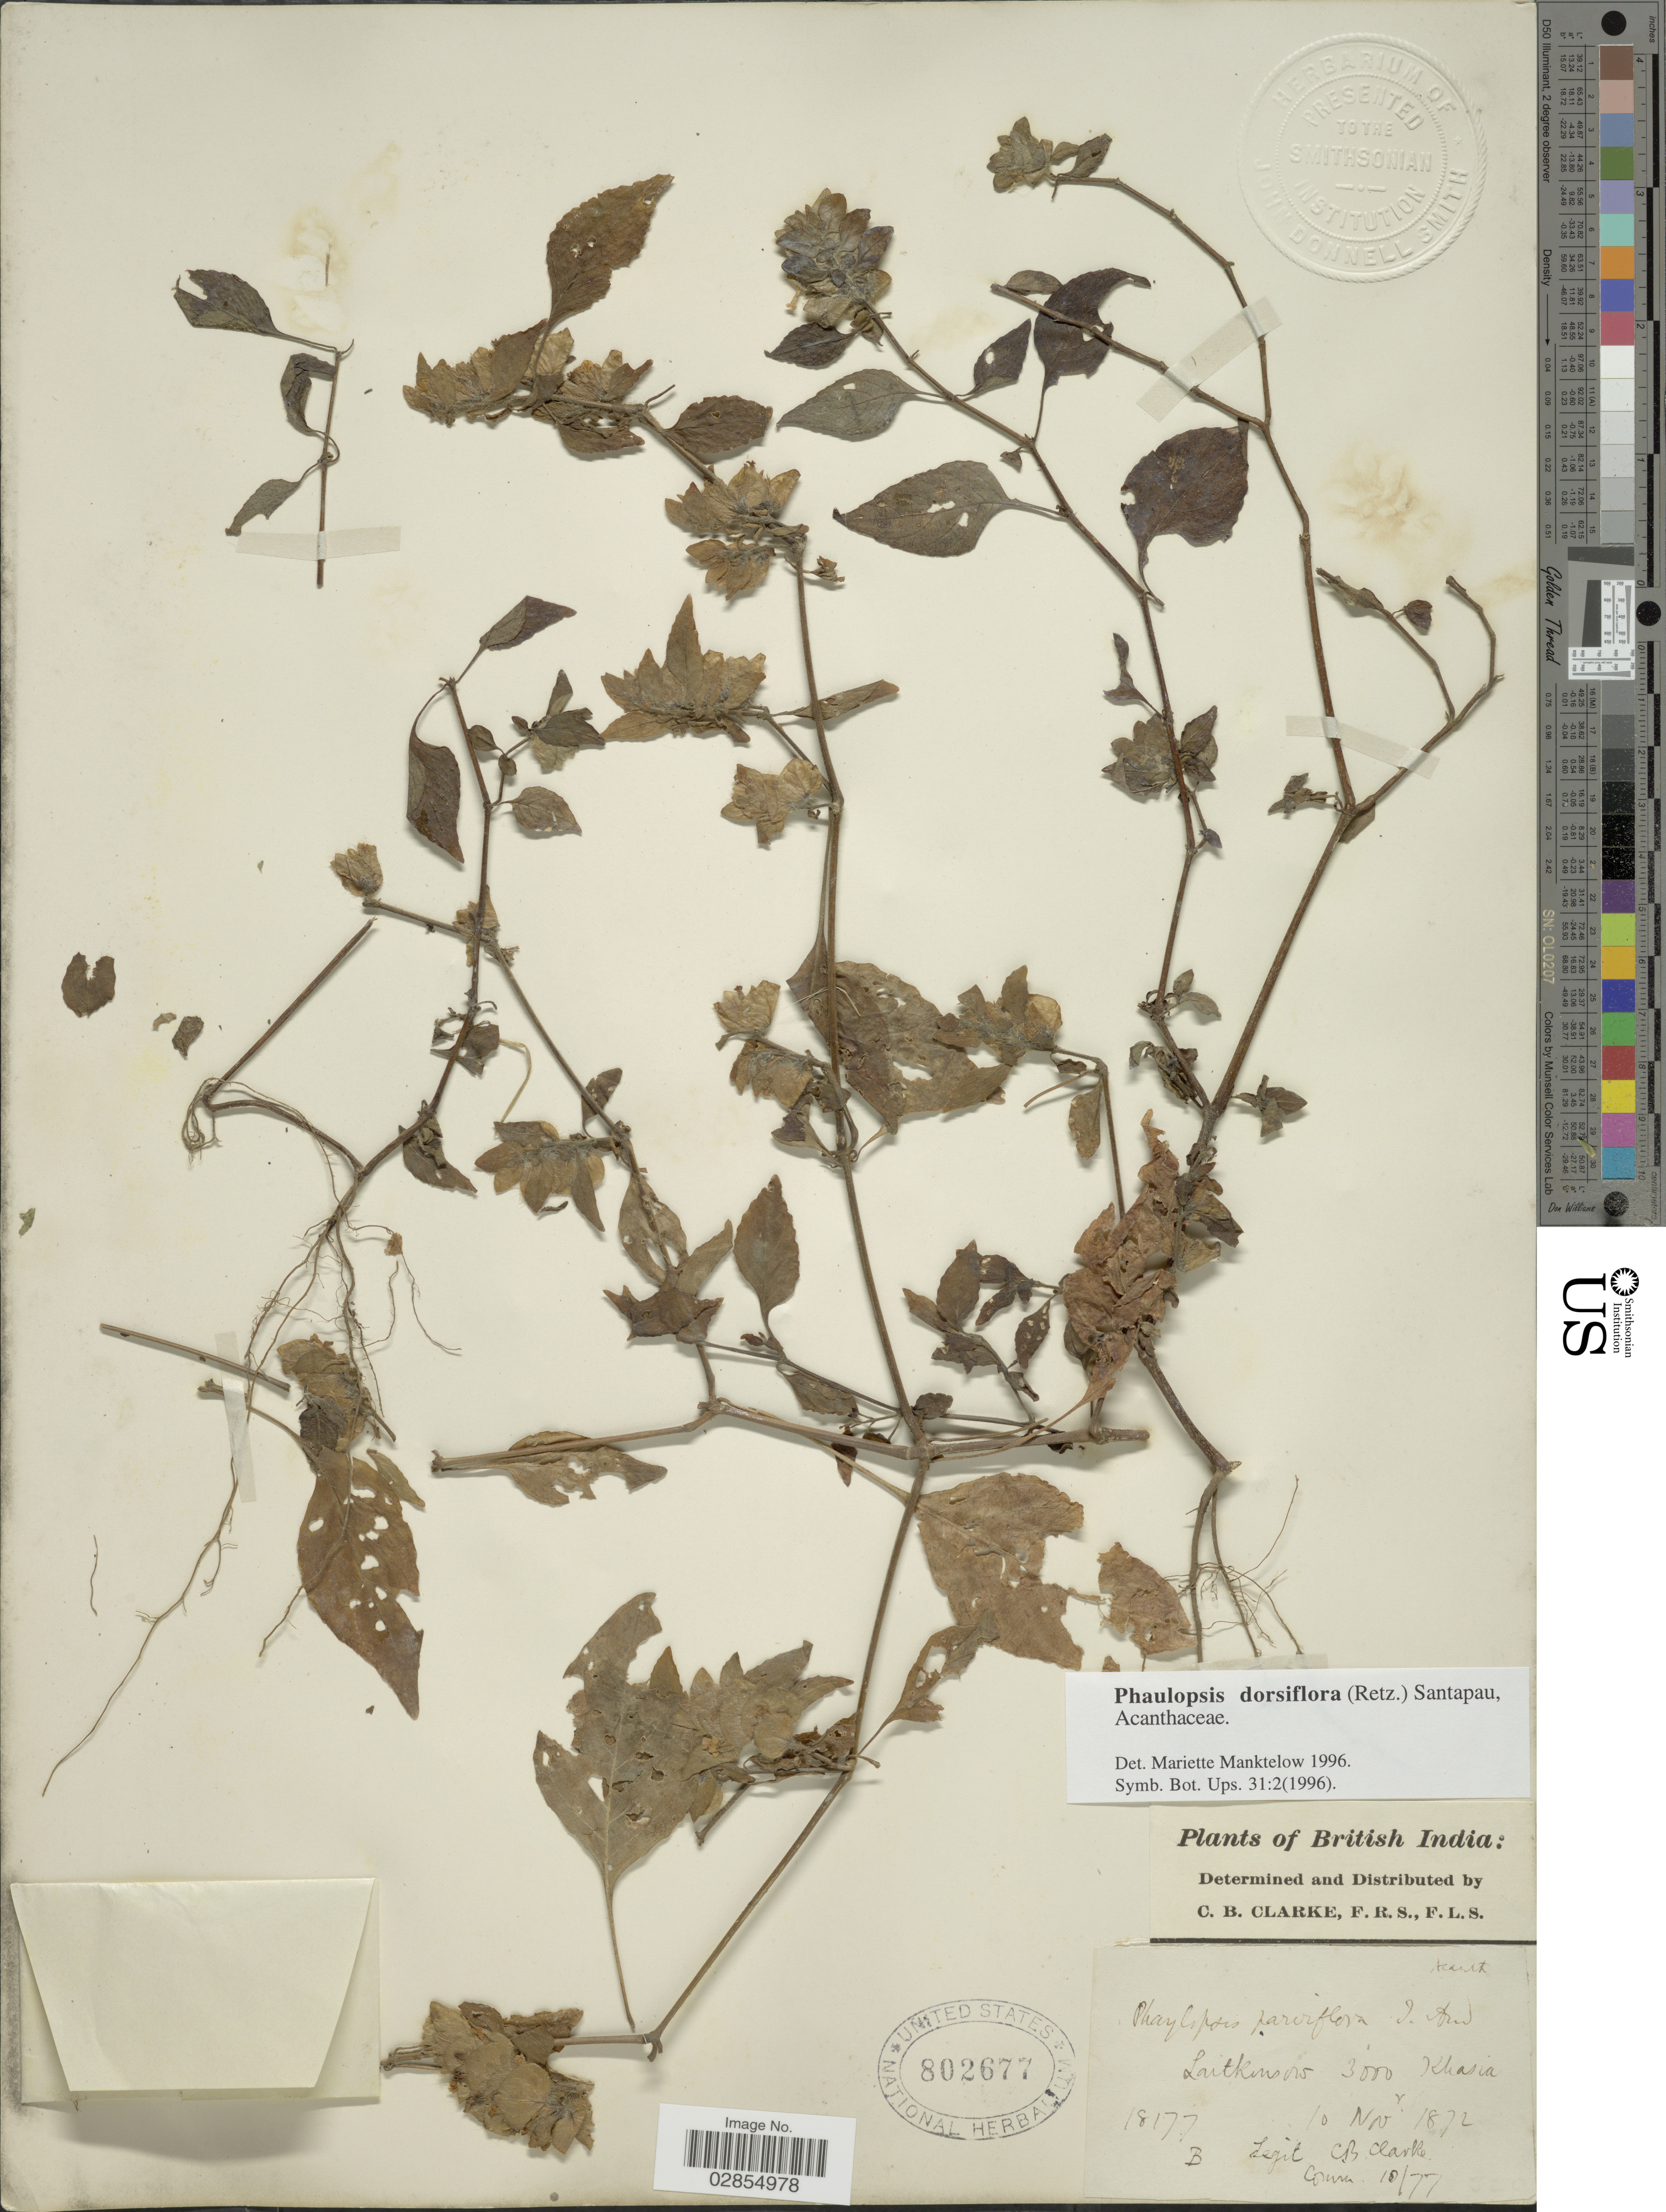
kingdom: Plantae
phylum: Tracheophyta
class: Magnoliopsida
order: Lamiales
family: Acanthaceae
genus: Phaulopsis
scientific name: Phaulopsis dorsiflora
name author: (Retz.) Santapau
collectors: C. B. Clarke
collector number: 18177B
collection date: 1872-11-10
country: India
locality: British India, Laitkinsow, Khasia.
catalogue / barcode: US 802677